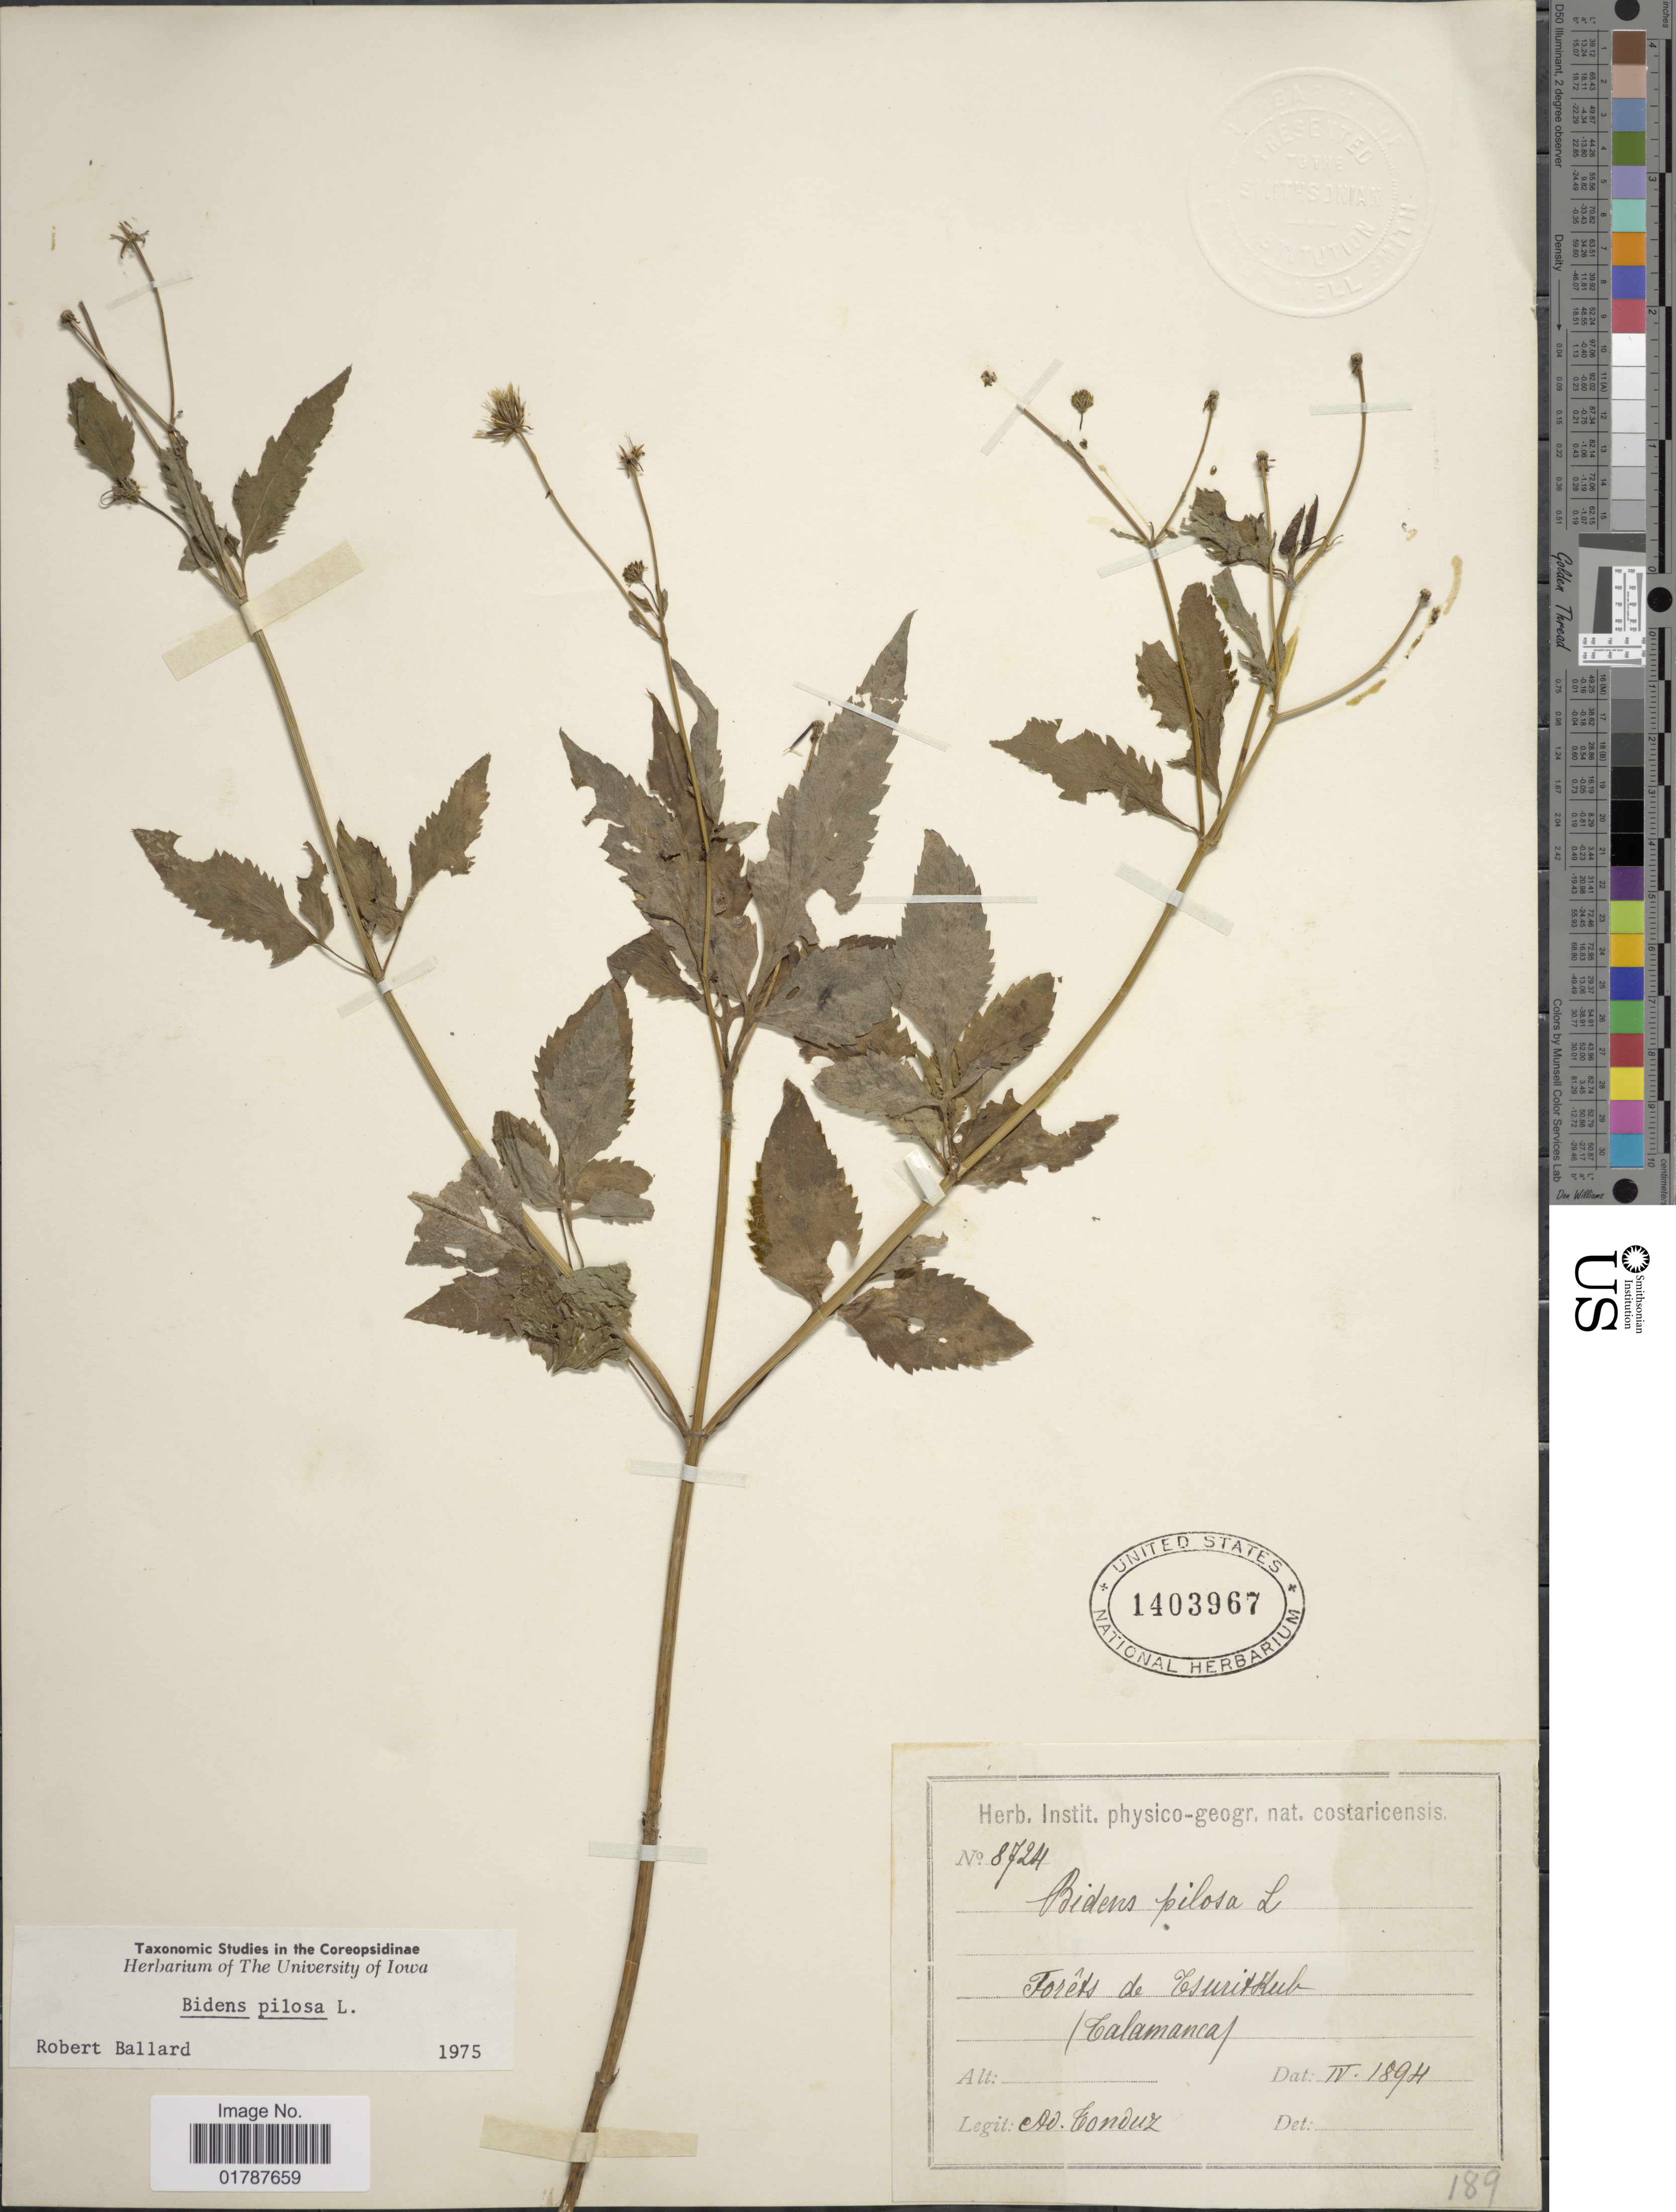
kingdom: Plantae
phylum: Tracheophyta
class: Magnoliopsida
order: Asterales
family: Asteraceae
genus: Bidens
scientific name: Bidens pilosa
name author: L.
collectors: A. Tonduz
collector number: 8724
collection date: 1894-04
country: Costa Rica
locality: Forêts de Tsuritkub, (Talamanca)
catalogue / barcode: US 1403967